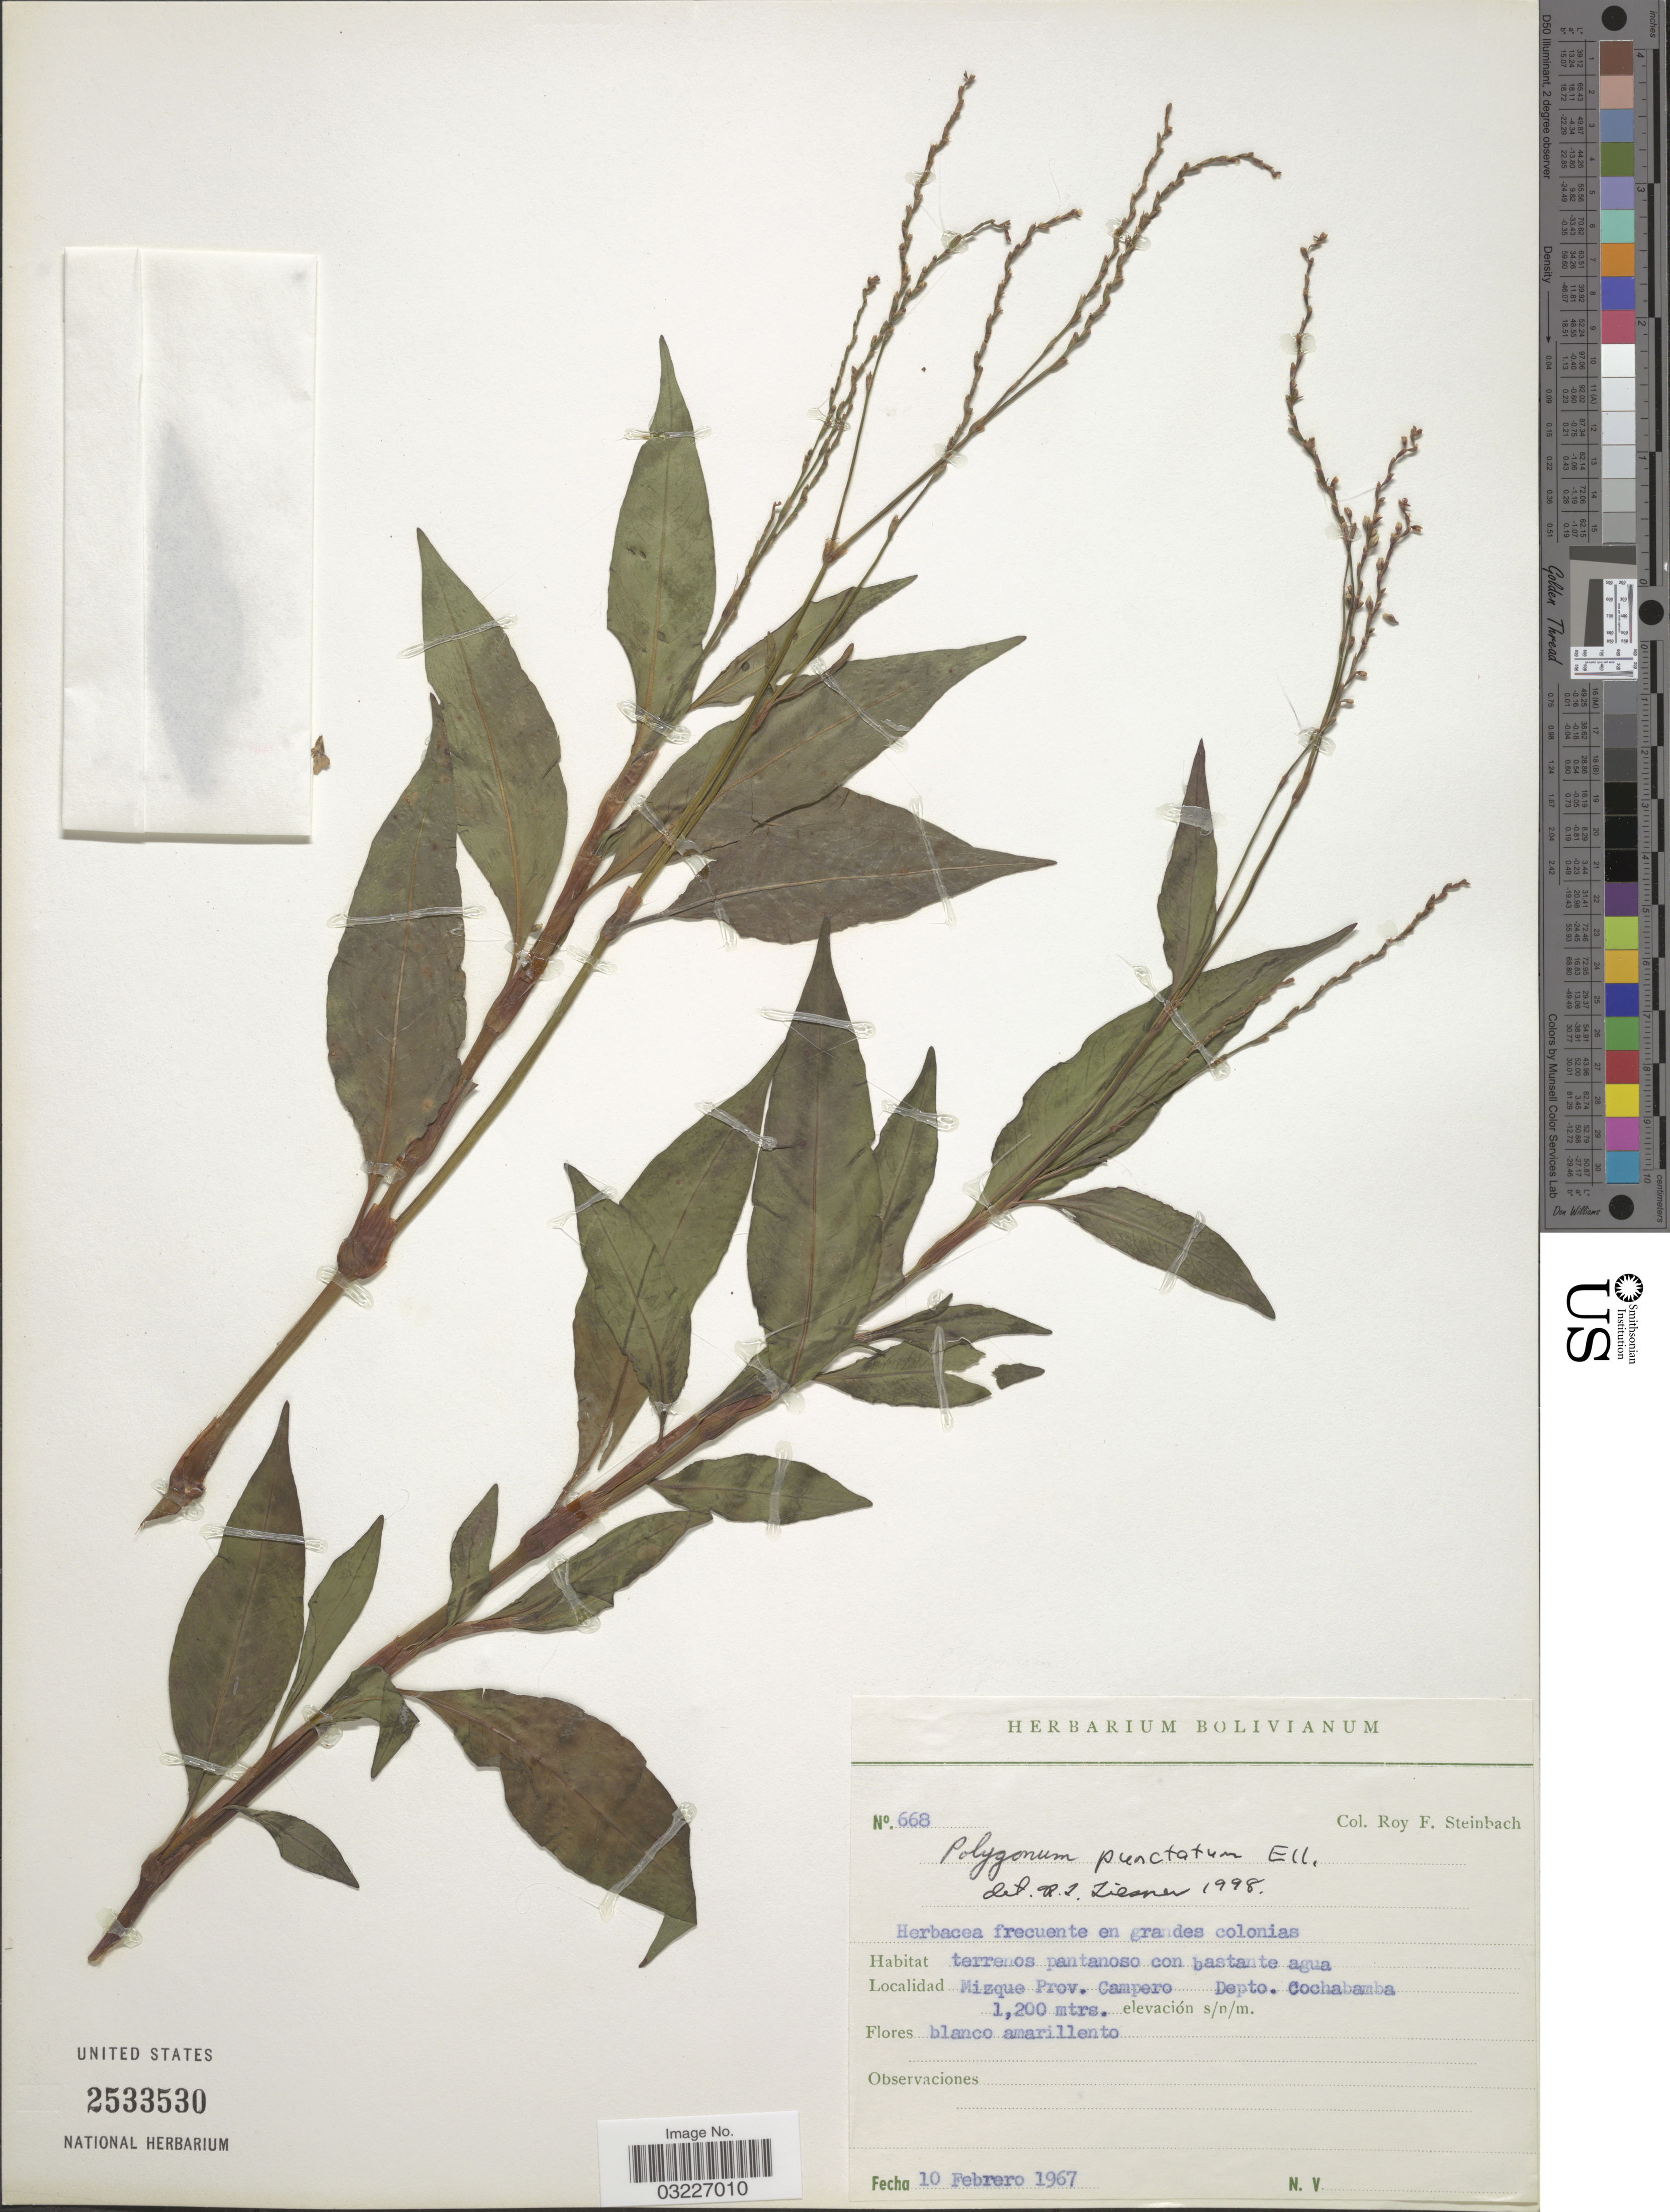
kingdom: Plantae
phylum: Tracheophyta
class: Magnoliopsida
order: Caryophyllales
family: Polygonaceae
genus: Polygonum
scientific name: Polygonum opelousanum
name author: Riddell ex Small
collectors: R. F. Steinbach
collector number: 668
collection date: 1967-02-10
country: Bolivia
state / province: Cochabamba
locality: Mizque Prov. Campero, Depto. Cochabamba.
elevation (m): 1200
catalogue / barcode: US 2533530